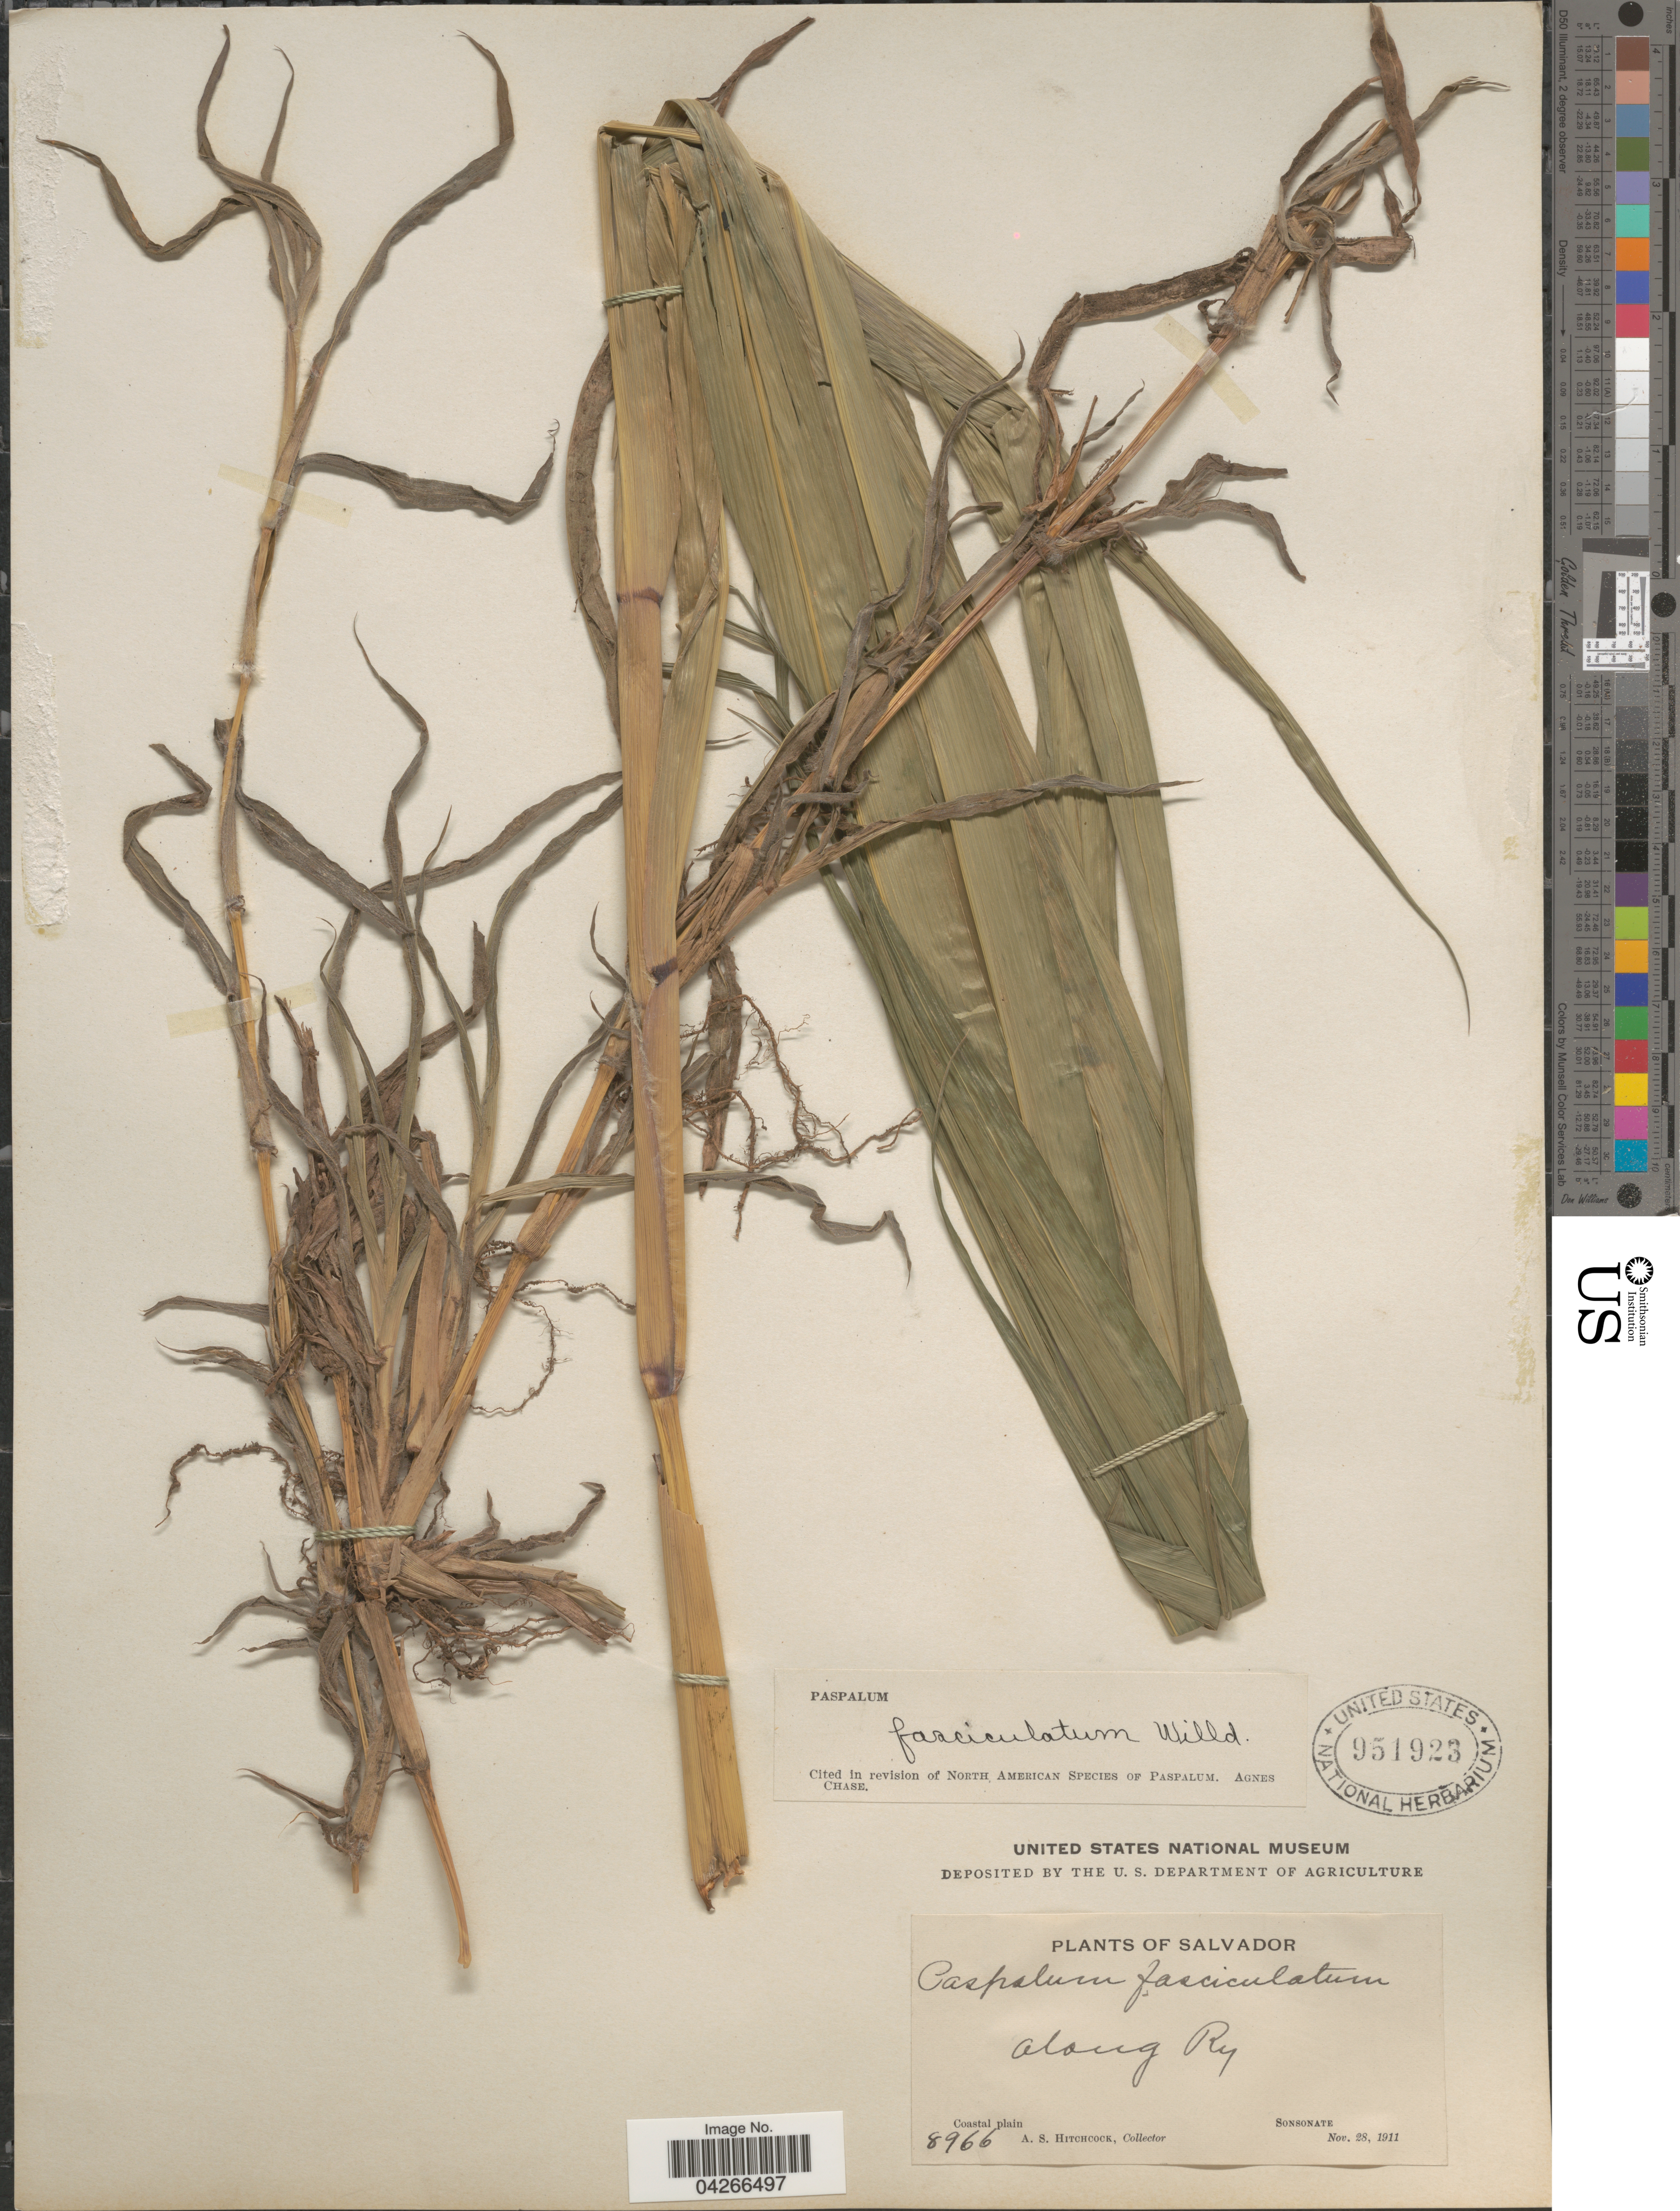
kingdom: Plantae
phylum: Tracheophyta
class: Liliopsida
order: Poales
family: Poaceae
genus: Paspalum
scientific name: Paspalum fasciculatum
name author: Willd. ex Flüggé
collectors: A. S. Hitchcock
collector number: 8966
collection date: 1911-11-28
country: El Salvador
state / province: Sonsonate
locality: Along Ry. Coastal plain.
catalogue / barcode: US 951923